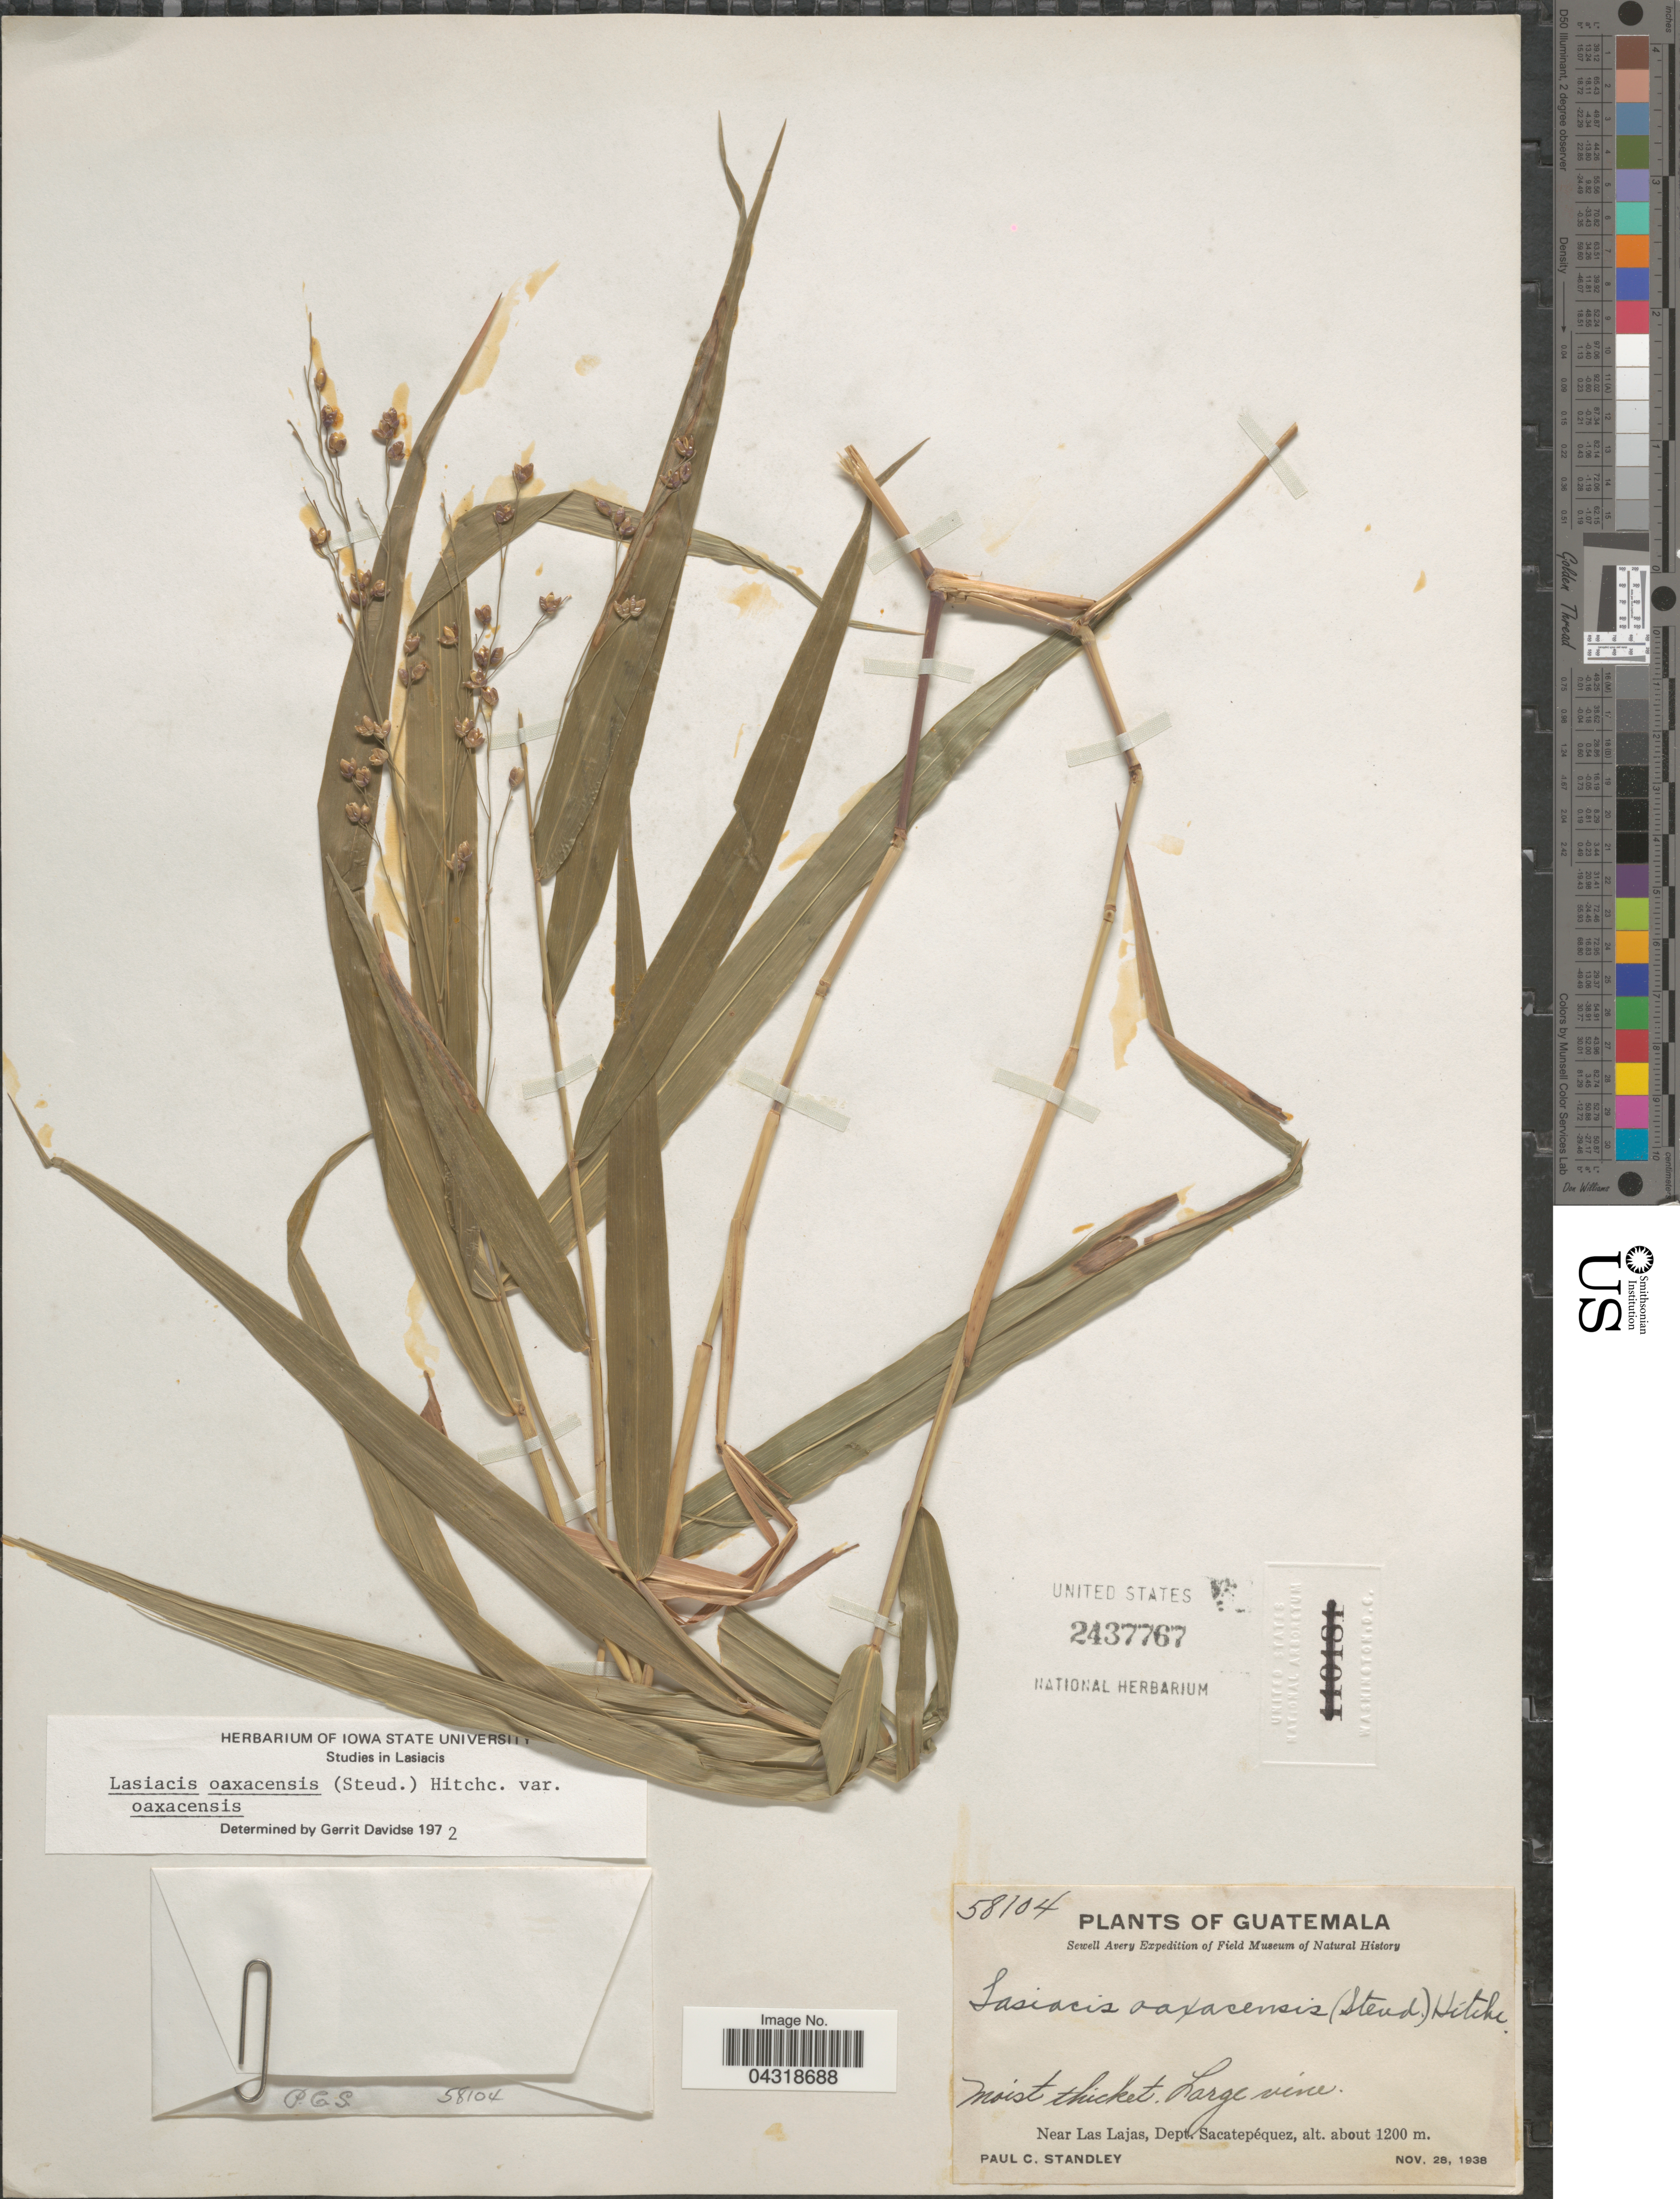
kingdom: Plantae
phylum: Tracheophyta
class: Liliopsida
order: Poales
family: Poaceae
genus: Lasiacis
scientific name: Lasiacis oaxacensis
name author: (Steud.) Hitchc.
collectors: P. C. Standley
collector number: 58104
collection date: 1938-11-28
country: Guatemala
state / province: Sacatepequez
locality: Sewell Avery Expedition. Near Las Lajas, Dept. Sacatepéquez.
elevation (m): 1200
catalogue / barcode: US 2437767